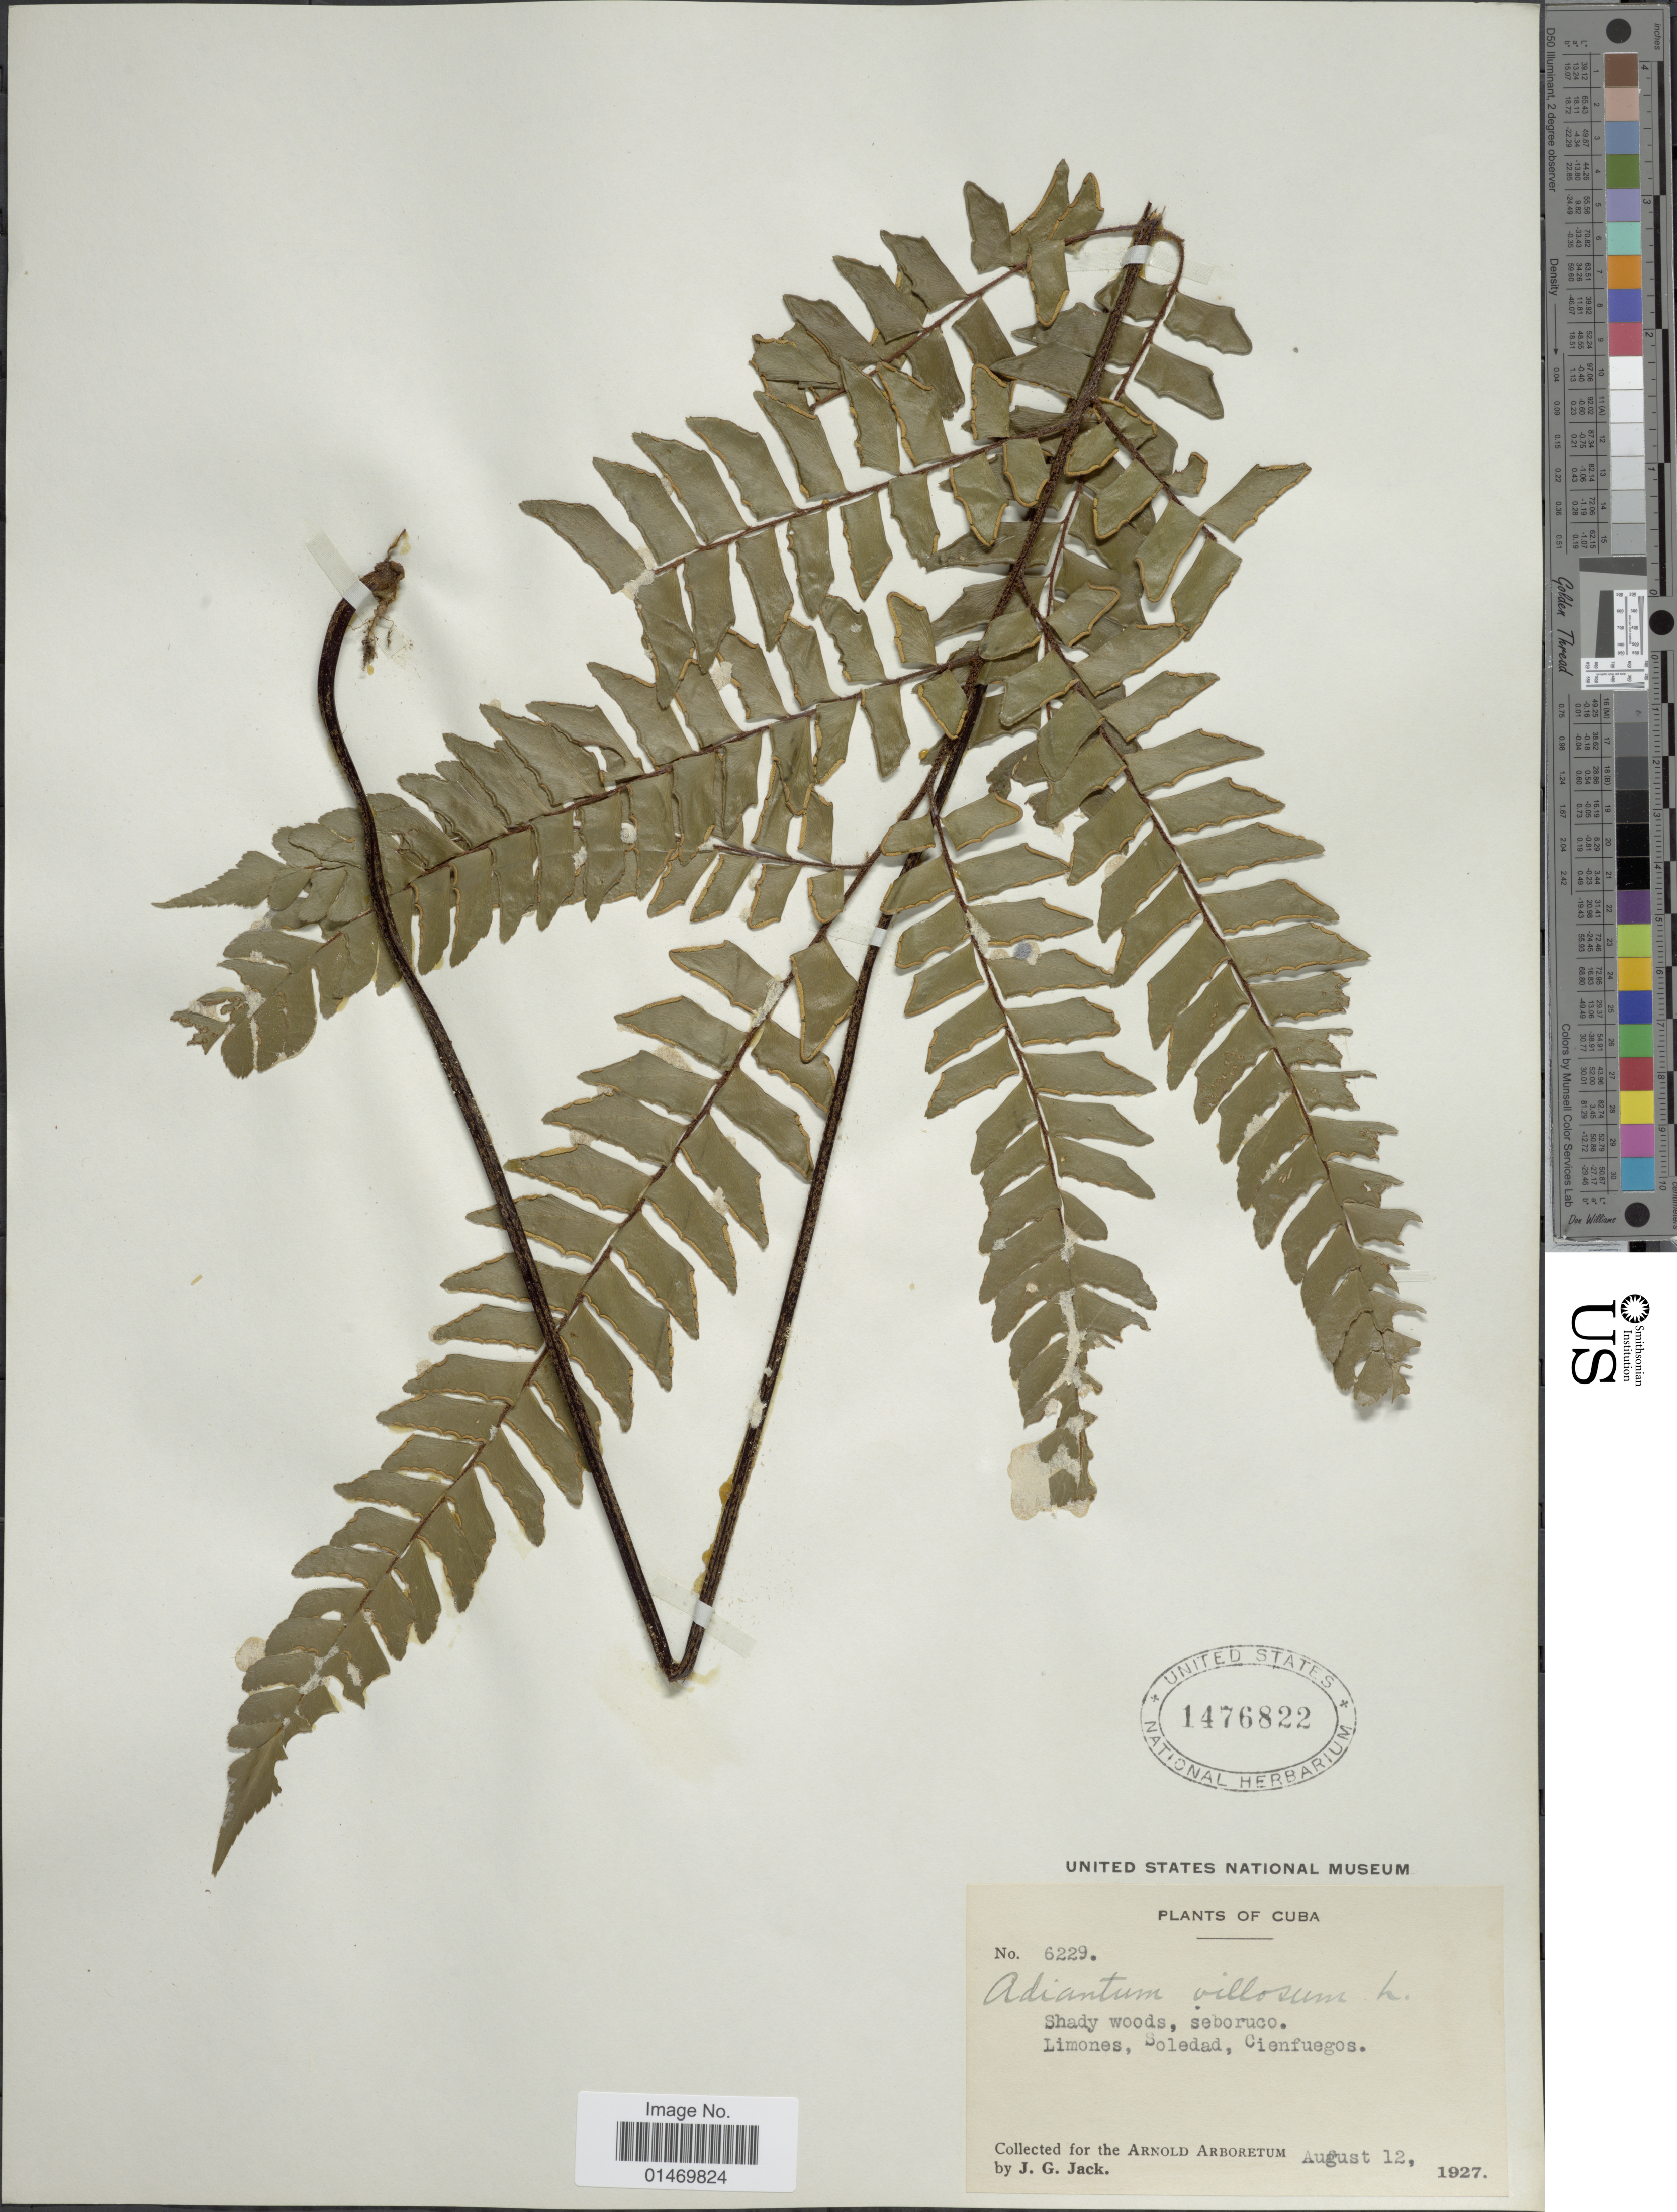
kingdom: Plantae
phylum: Tracheophyta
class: Polypodiopsida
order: Polypodiales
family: Pteridaceae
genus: Adiantum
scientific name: Adiantum villosum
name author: L.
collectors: J. G. Jack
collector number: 6229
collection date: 1927-08-12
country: Cuba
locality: Cuba, seboruco, Limones,Soledad, Cienfuegos.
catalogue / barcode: US 1476822